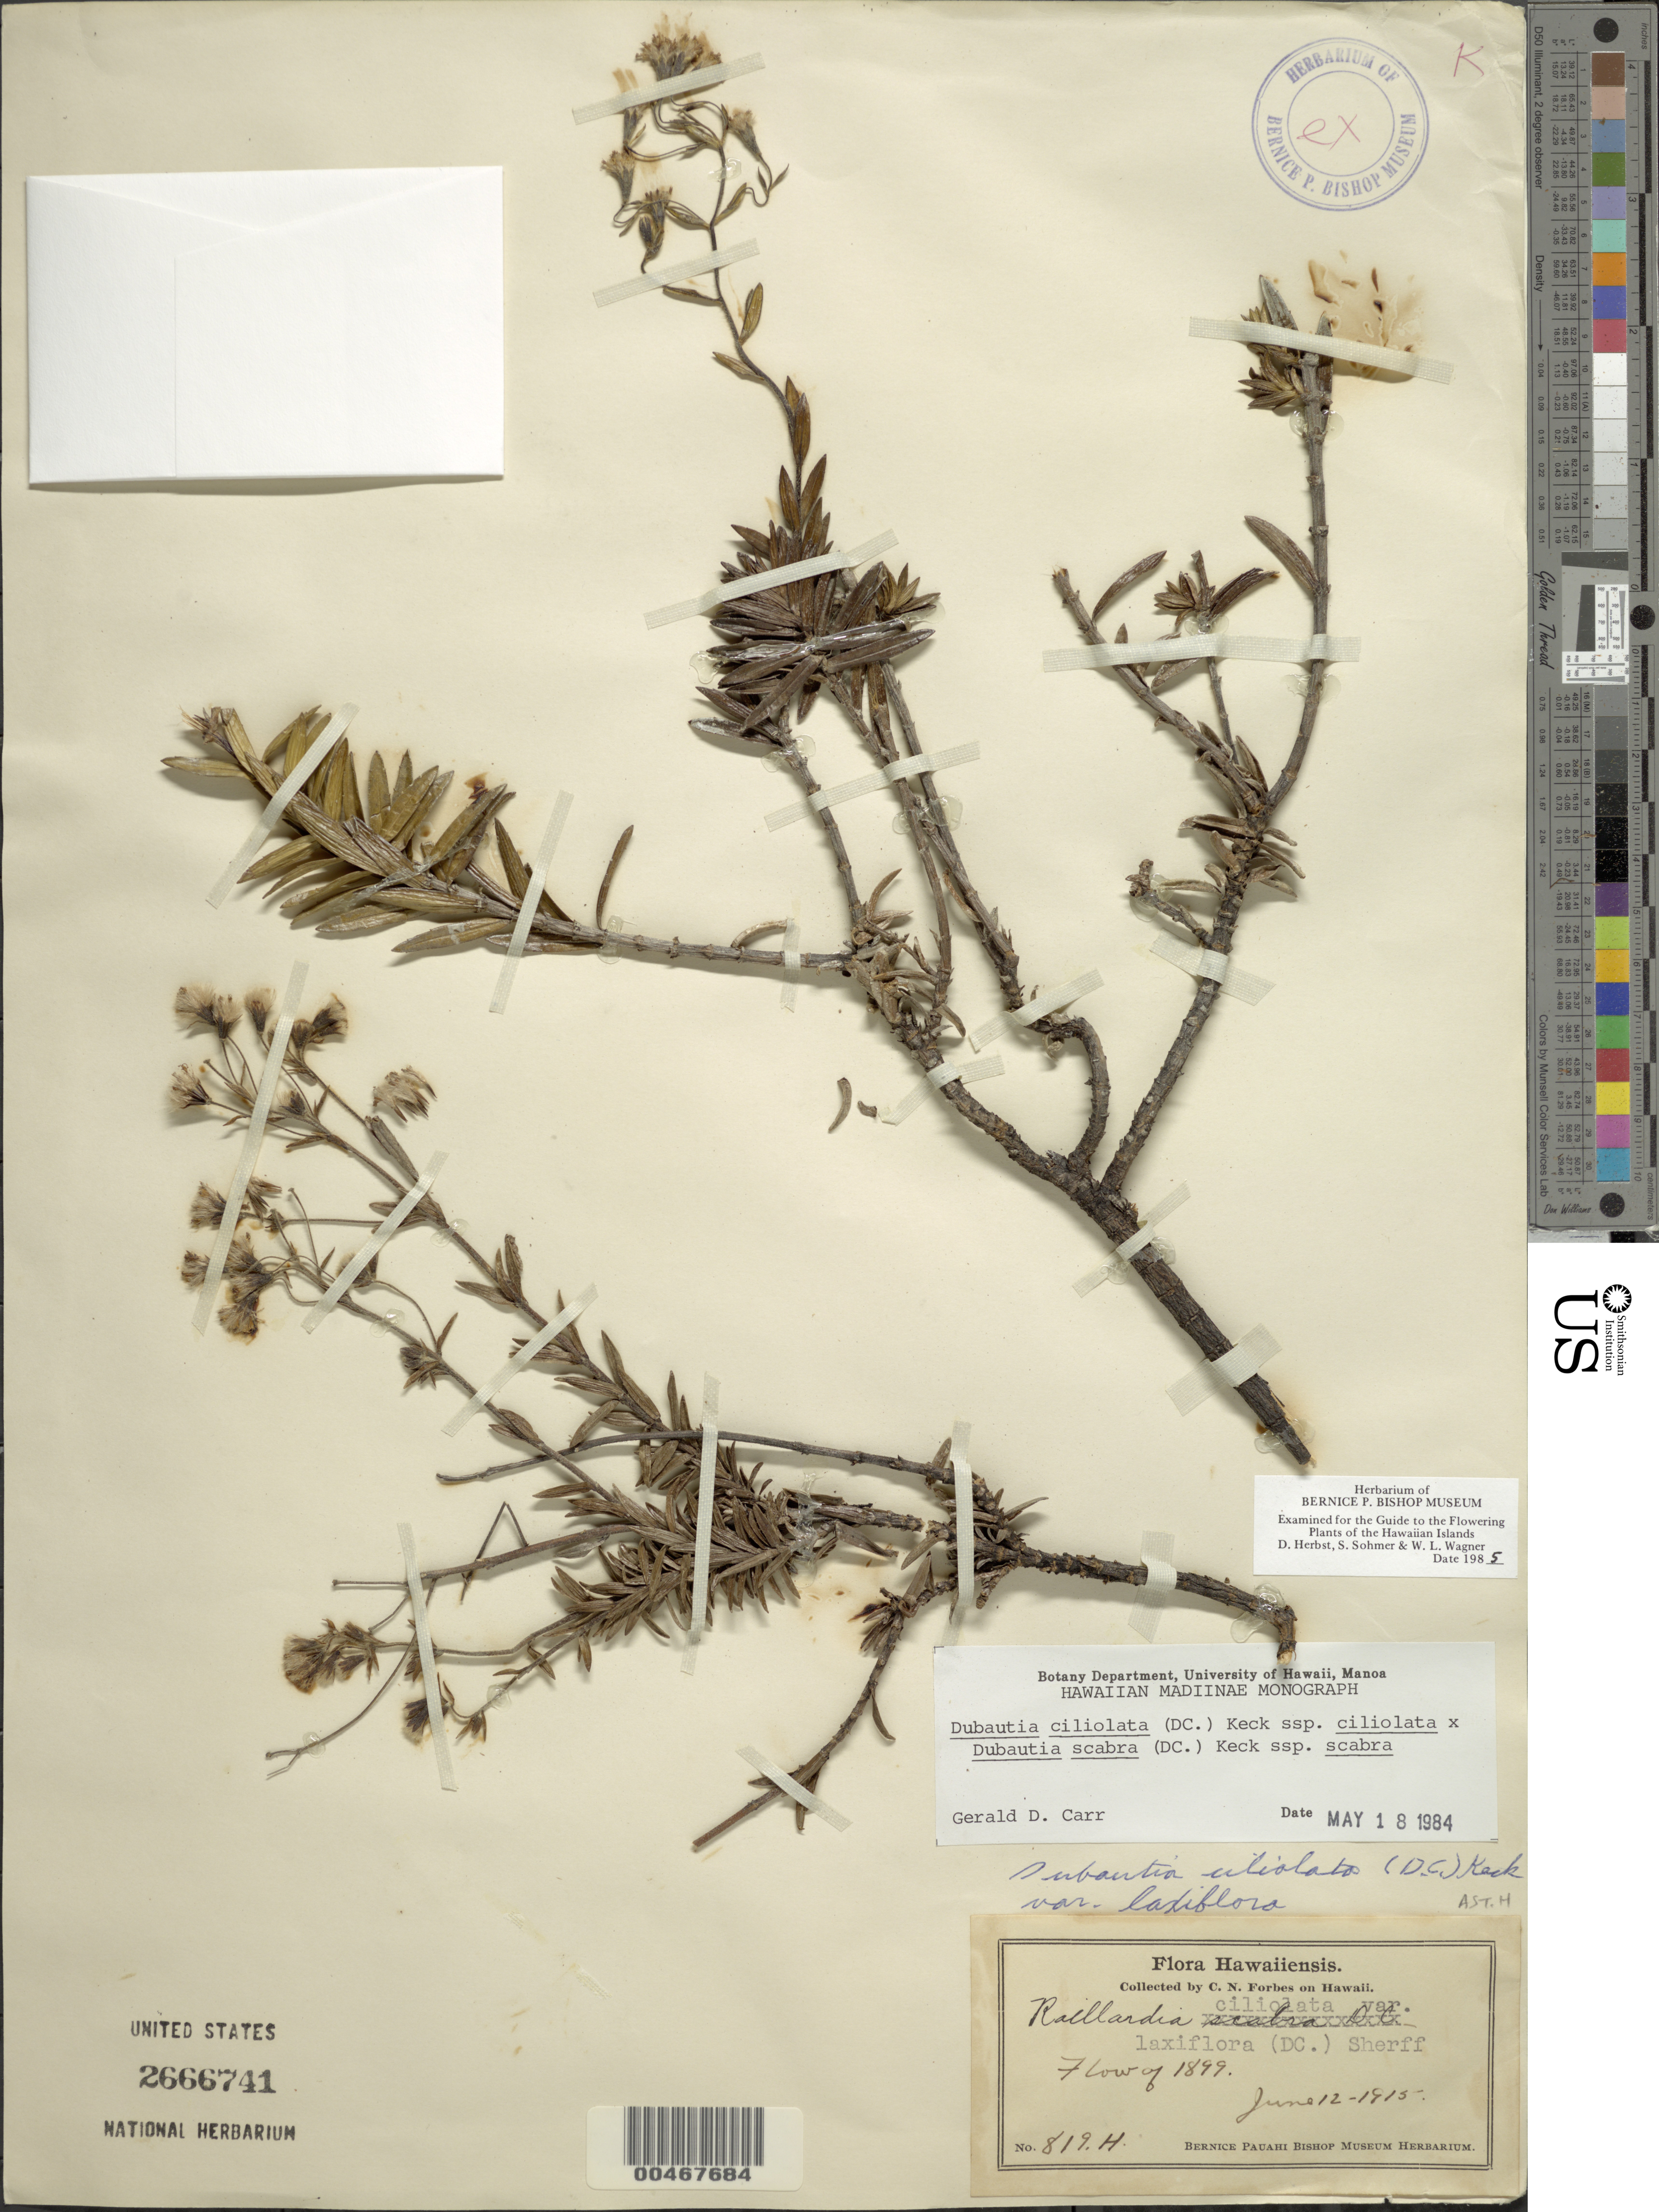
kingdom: Plantae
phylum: Tracheophyta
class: Magnoliopsida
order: Asterales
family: Asteraceae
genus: Dubautia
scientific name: Dubautia ciliolata subsp. ciliolata x D. scabra (DC.) D.D. Keck subsp. scabra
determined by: Carr, G. D.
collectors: C. N. Forbes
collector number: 819.H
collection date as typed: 12 Jun 1915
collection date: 1915-06-12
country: United States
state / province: Hawaii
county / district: Hawaii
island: Hawaii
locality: Flow of 1899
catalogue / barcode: US 2666741